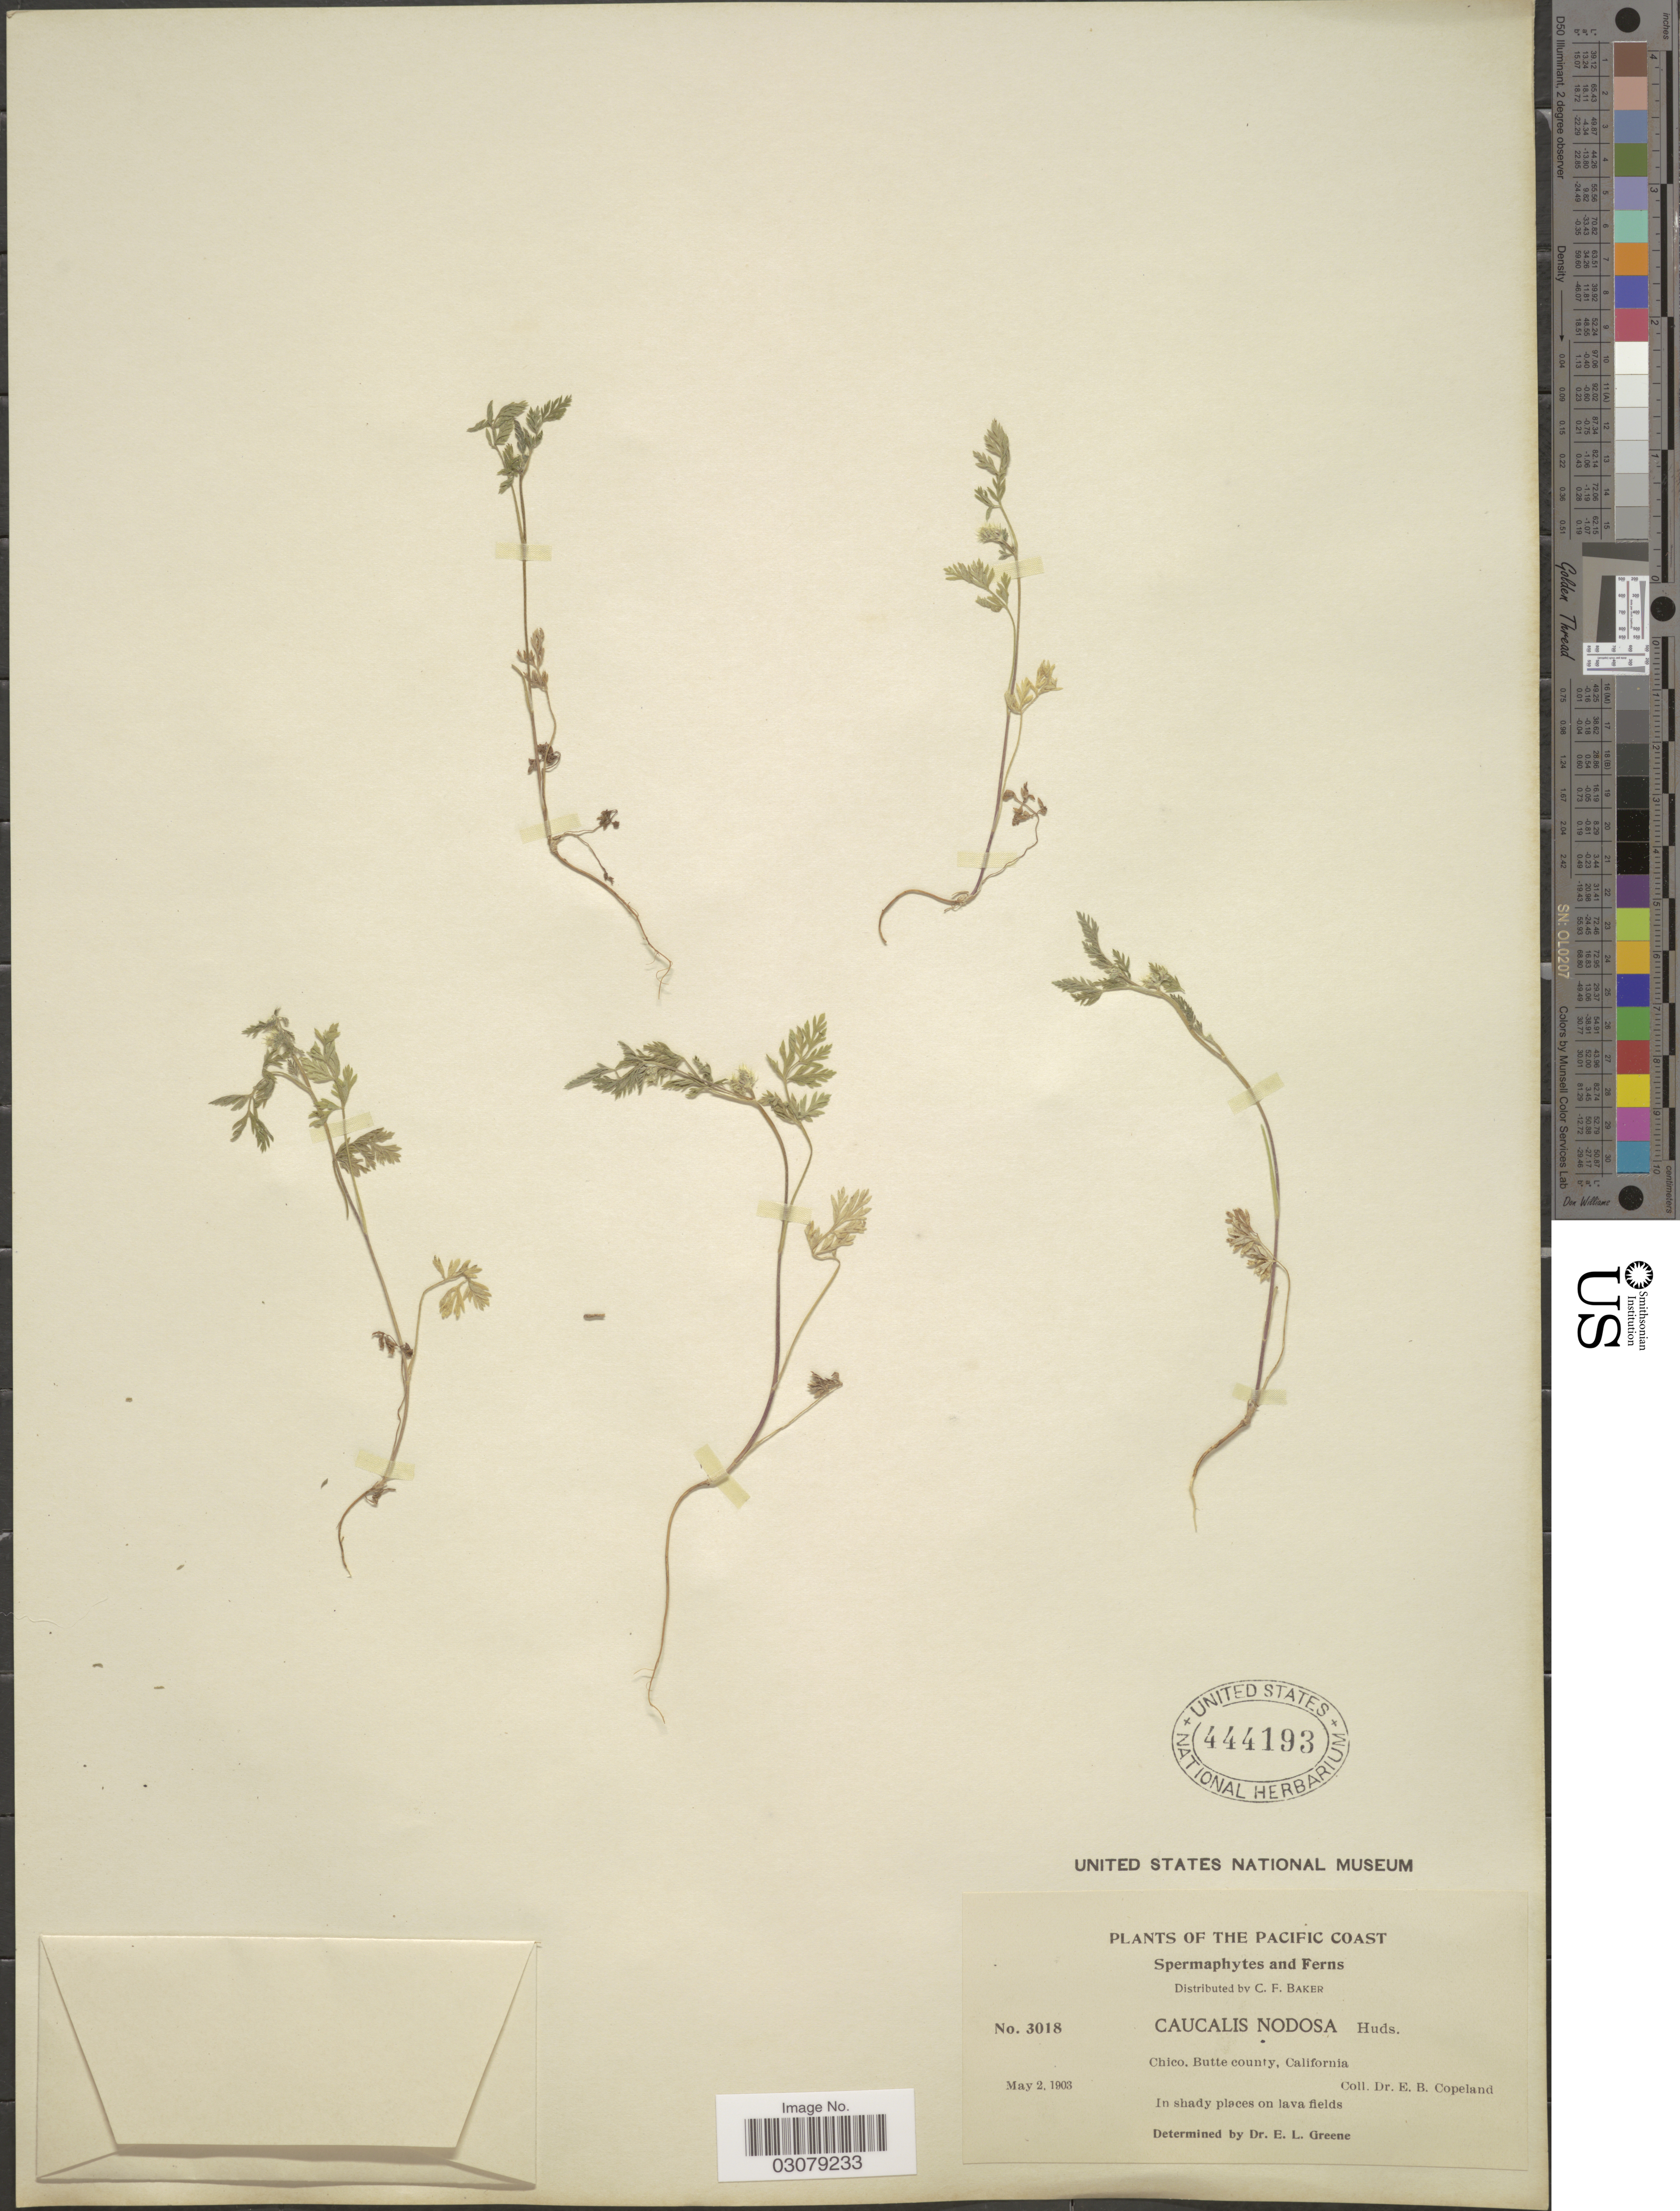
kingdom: Plantae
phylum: Tracheophyta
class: Magnoliopsida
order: Apiales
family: Apiaceae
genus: Torilis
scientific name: Torilis nodosa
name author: (L.) Gaertn.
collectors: E. B. Copeland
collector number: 3018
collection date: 1903-05-02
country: United States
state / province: California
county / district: Butte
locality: The Pacific Coast. Chico, Butte County.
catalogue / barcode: US 444193